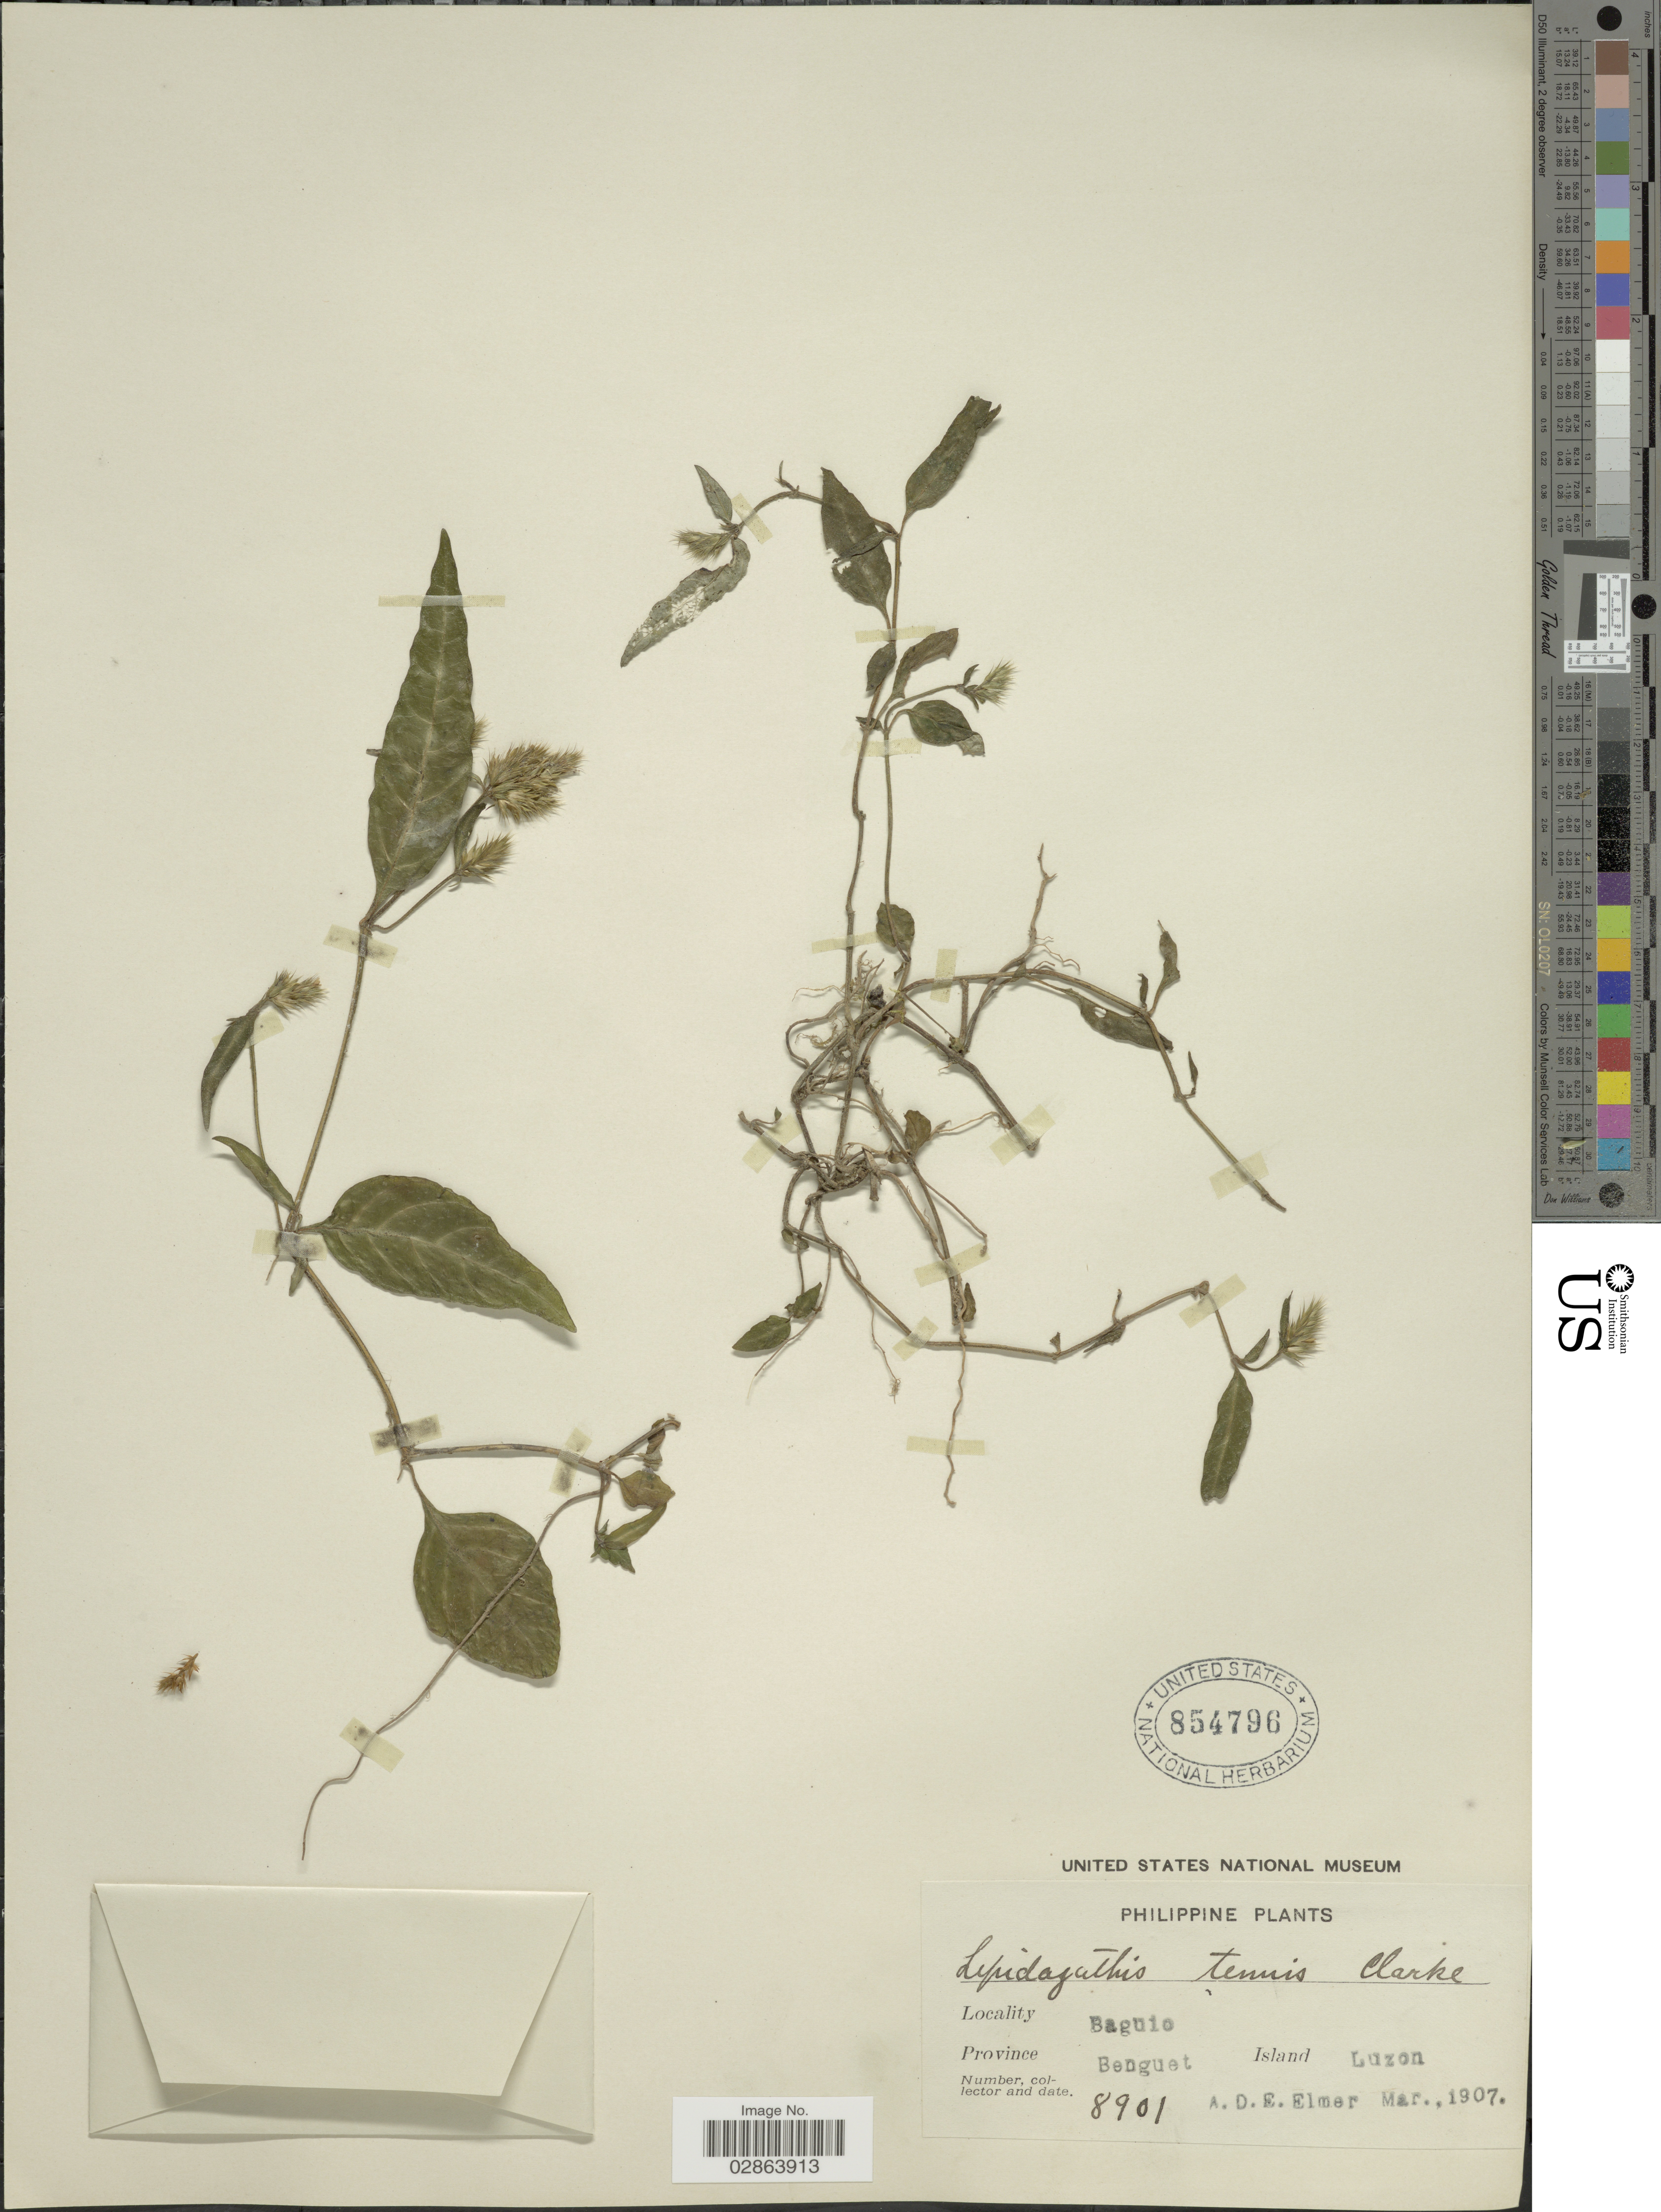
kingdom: Plantae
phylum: Tracheophyta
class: Magnoliopsida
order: Lamiales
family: Acanthaceae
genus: Lepidagathis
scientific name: Lepidagathis tenuis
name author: C.B. Clarke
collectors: A. D. E. Elmer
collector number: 8901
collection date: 1907-03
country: Philippines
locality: Baguio, Province Benguet, Island Luzon.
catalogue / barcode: US 854796